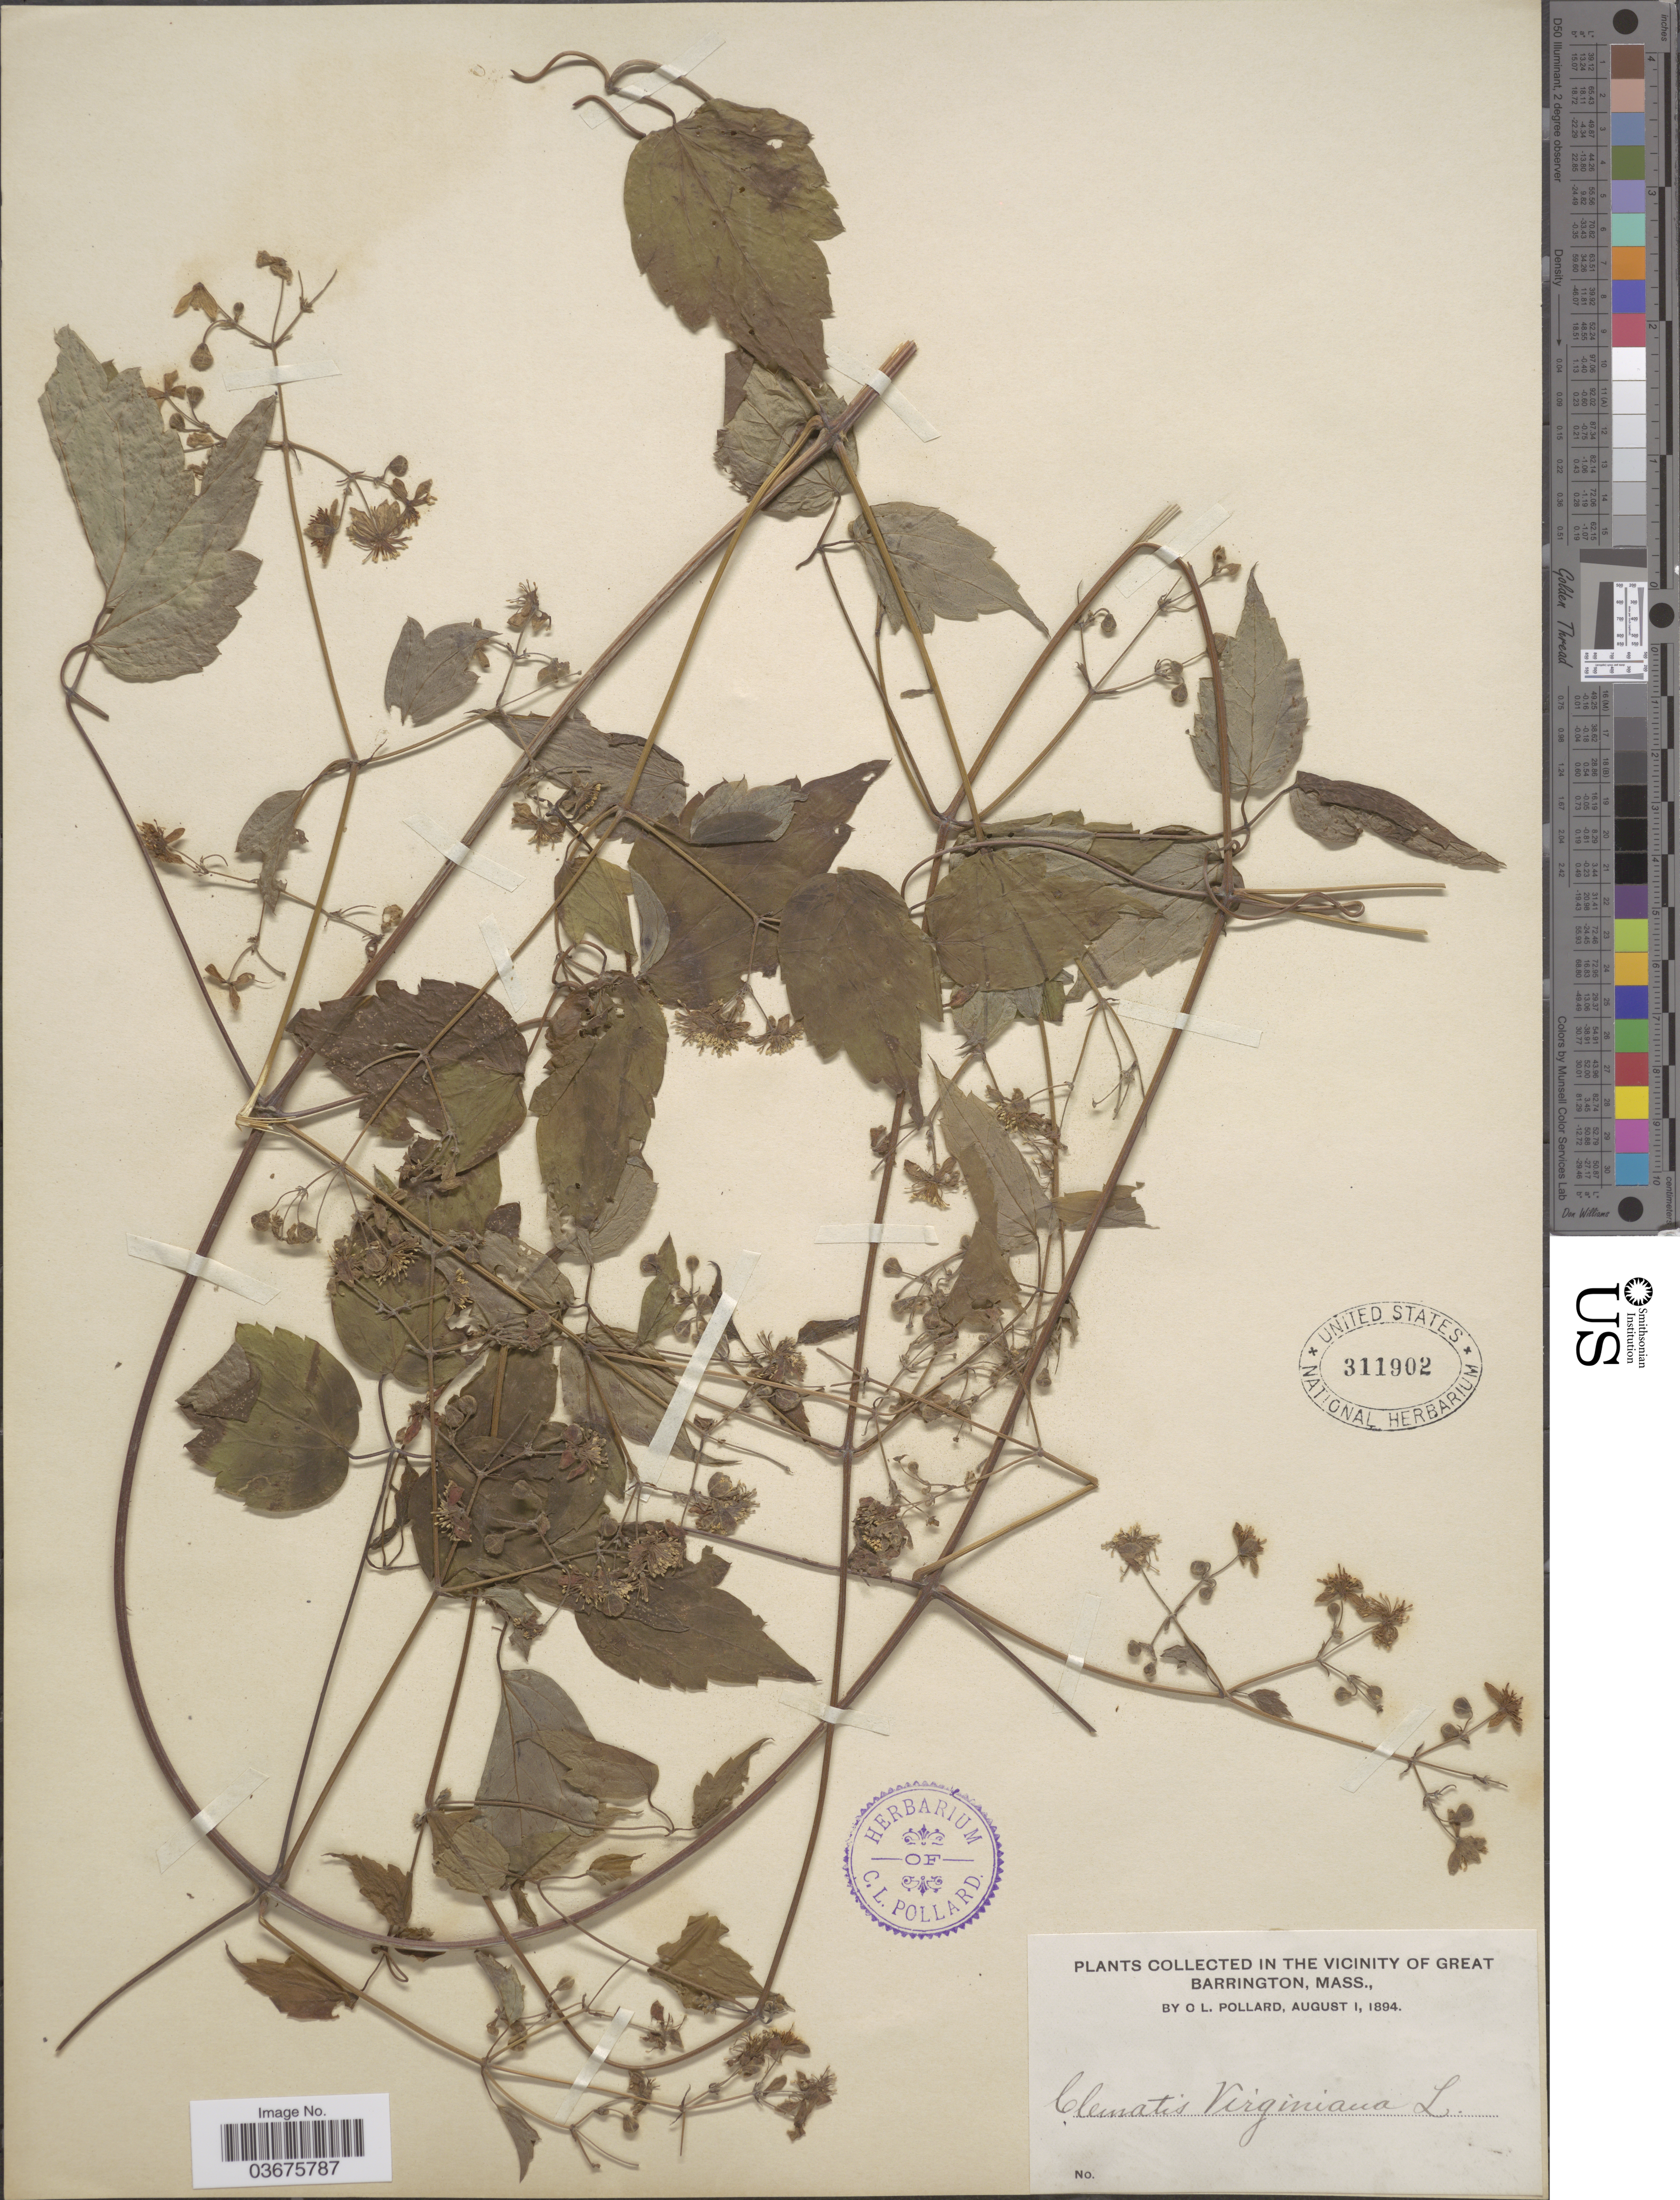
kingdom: Plantae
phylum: Tracheophyta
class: Magnoliopsida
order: Ranunculales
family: Ranunculaceae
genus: Clematis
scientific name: Clematis virginiana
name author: L.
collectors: C. L. Pollard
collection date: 1894-08-01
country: United States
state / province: Massachusetts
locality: The vicinity of Great Barrington.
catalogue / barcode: US 311902